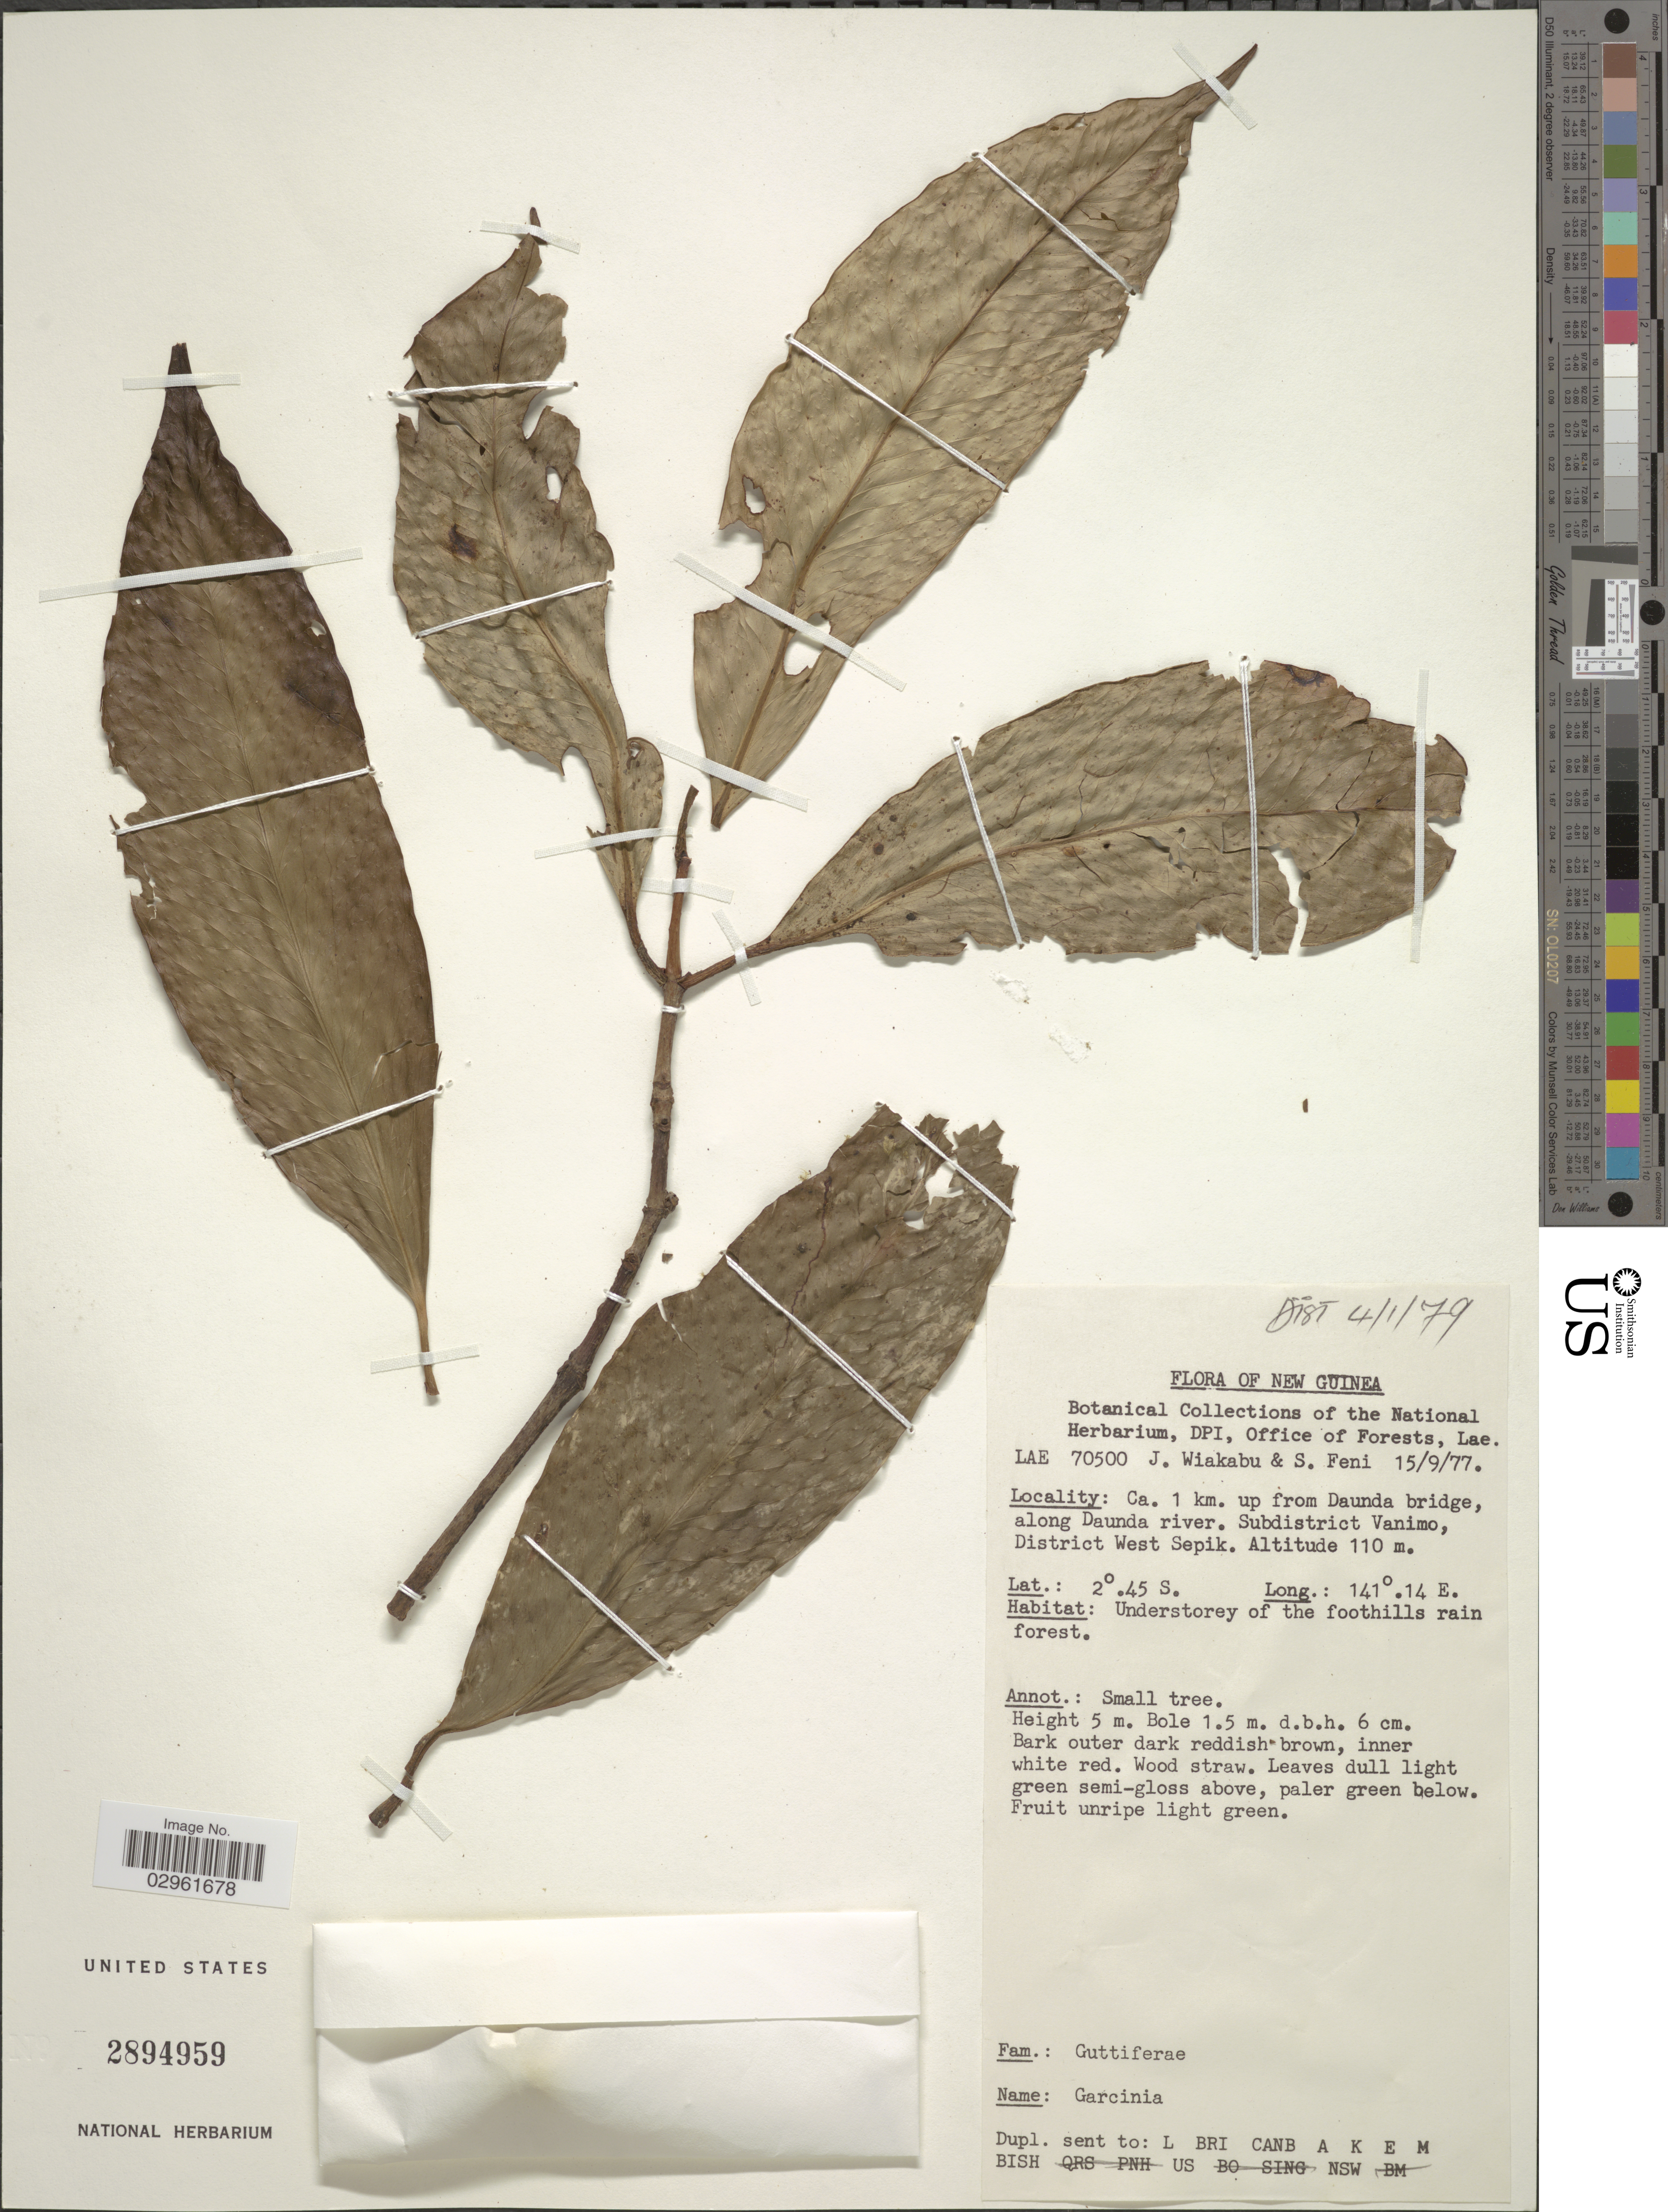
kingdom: Plantae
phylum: Tracheophyta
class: Magnoliopsida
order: Malpighiales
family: Clusiaceae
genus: Garcinia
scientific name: Garcinia sp.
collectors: J. Wiakabu & S. Feni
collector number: LAE70500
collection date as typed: Transcribed d/m/y: 15/9/77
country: Papua New Guinea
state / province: Sandaun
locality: New Guinea. Ca. 1 km. up from Daunda bridge, along Daunda river. Subdistrict Vanimo, District West Sepik.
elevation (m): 110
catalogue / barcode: US 2894959